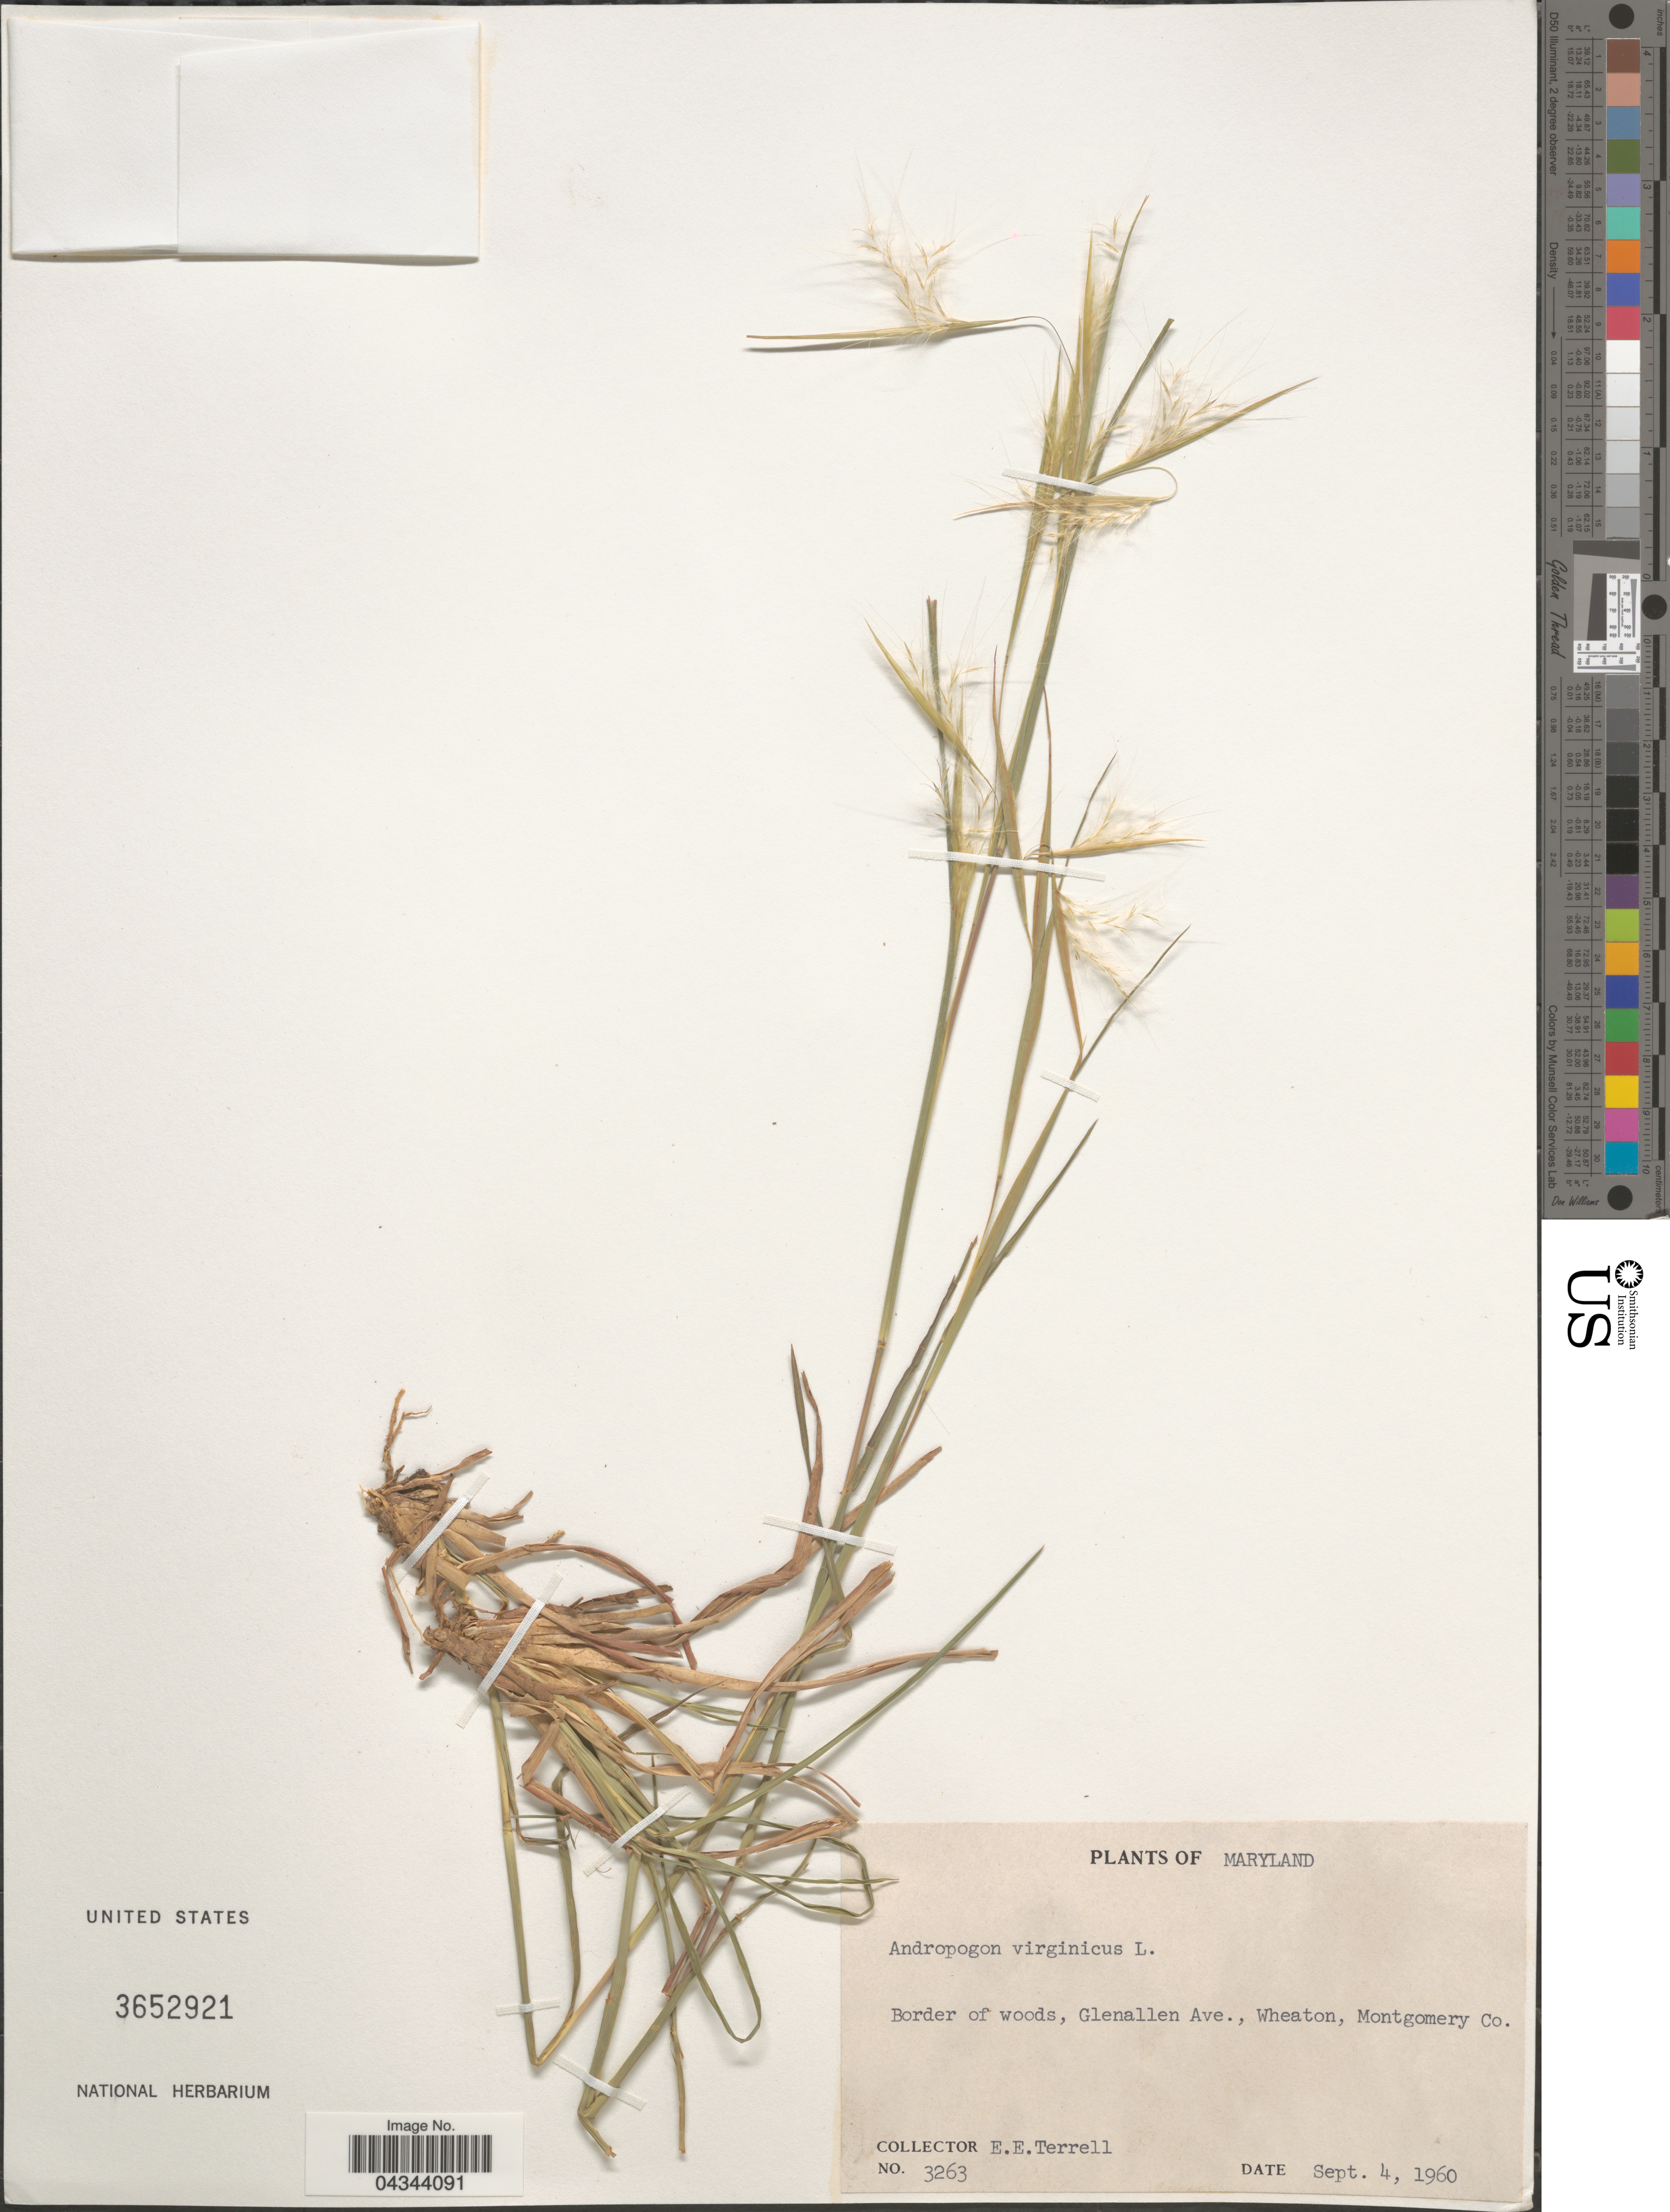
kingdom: Plantae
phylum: Tracheophyta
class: Liliopsida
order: Poales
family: Poaceae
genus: Andropogon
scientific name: Andropogon virginicus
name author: L.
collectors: E. E. Terrell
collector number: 3263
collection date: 1960-09-04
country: United States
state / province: Maryland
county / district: Montgomery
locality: Border of woods, Glenallen Ave., Wheaton, Montgomery Co.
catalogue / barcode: US 3652921